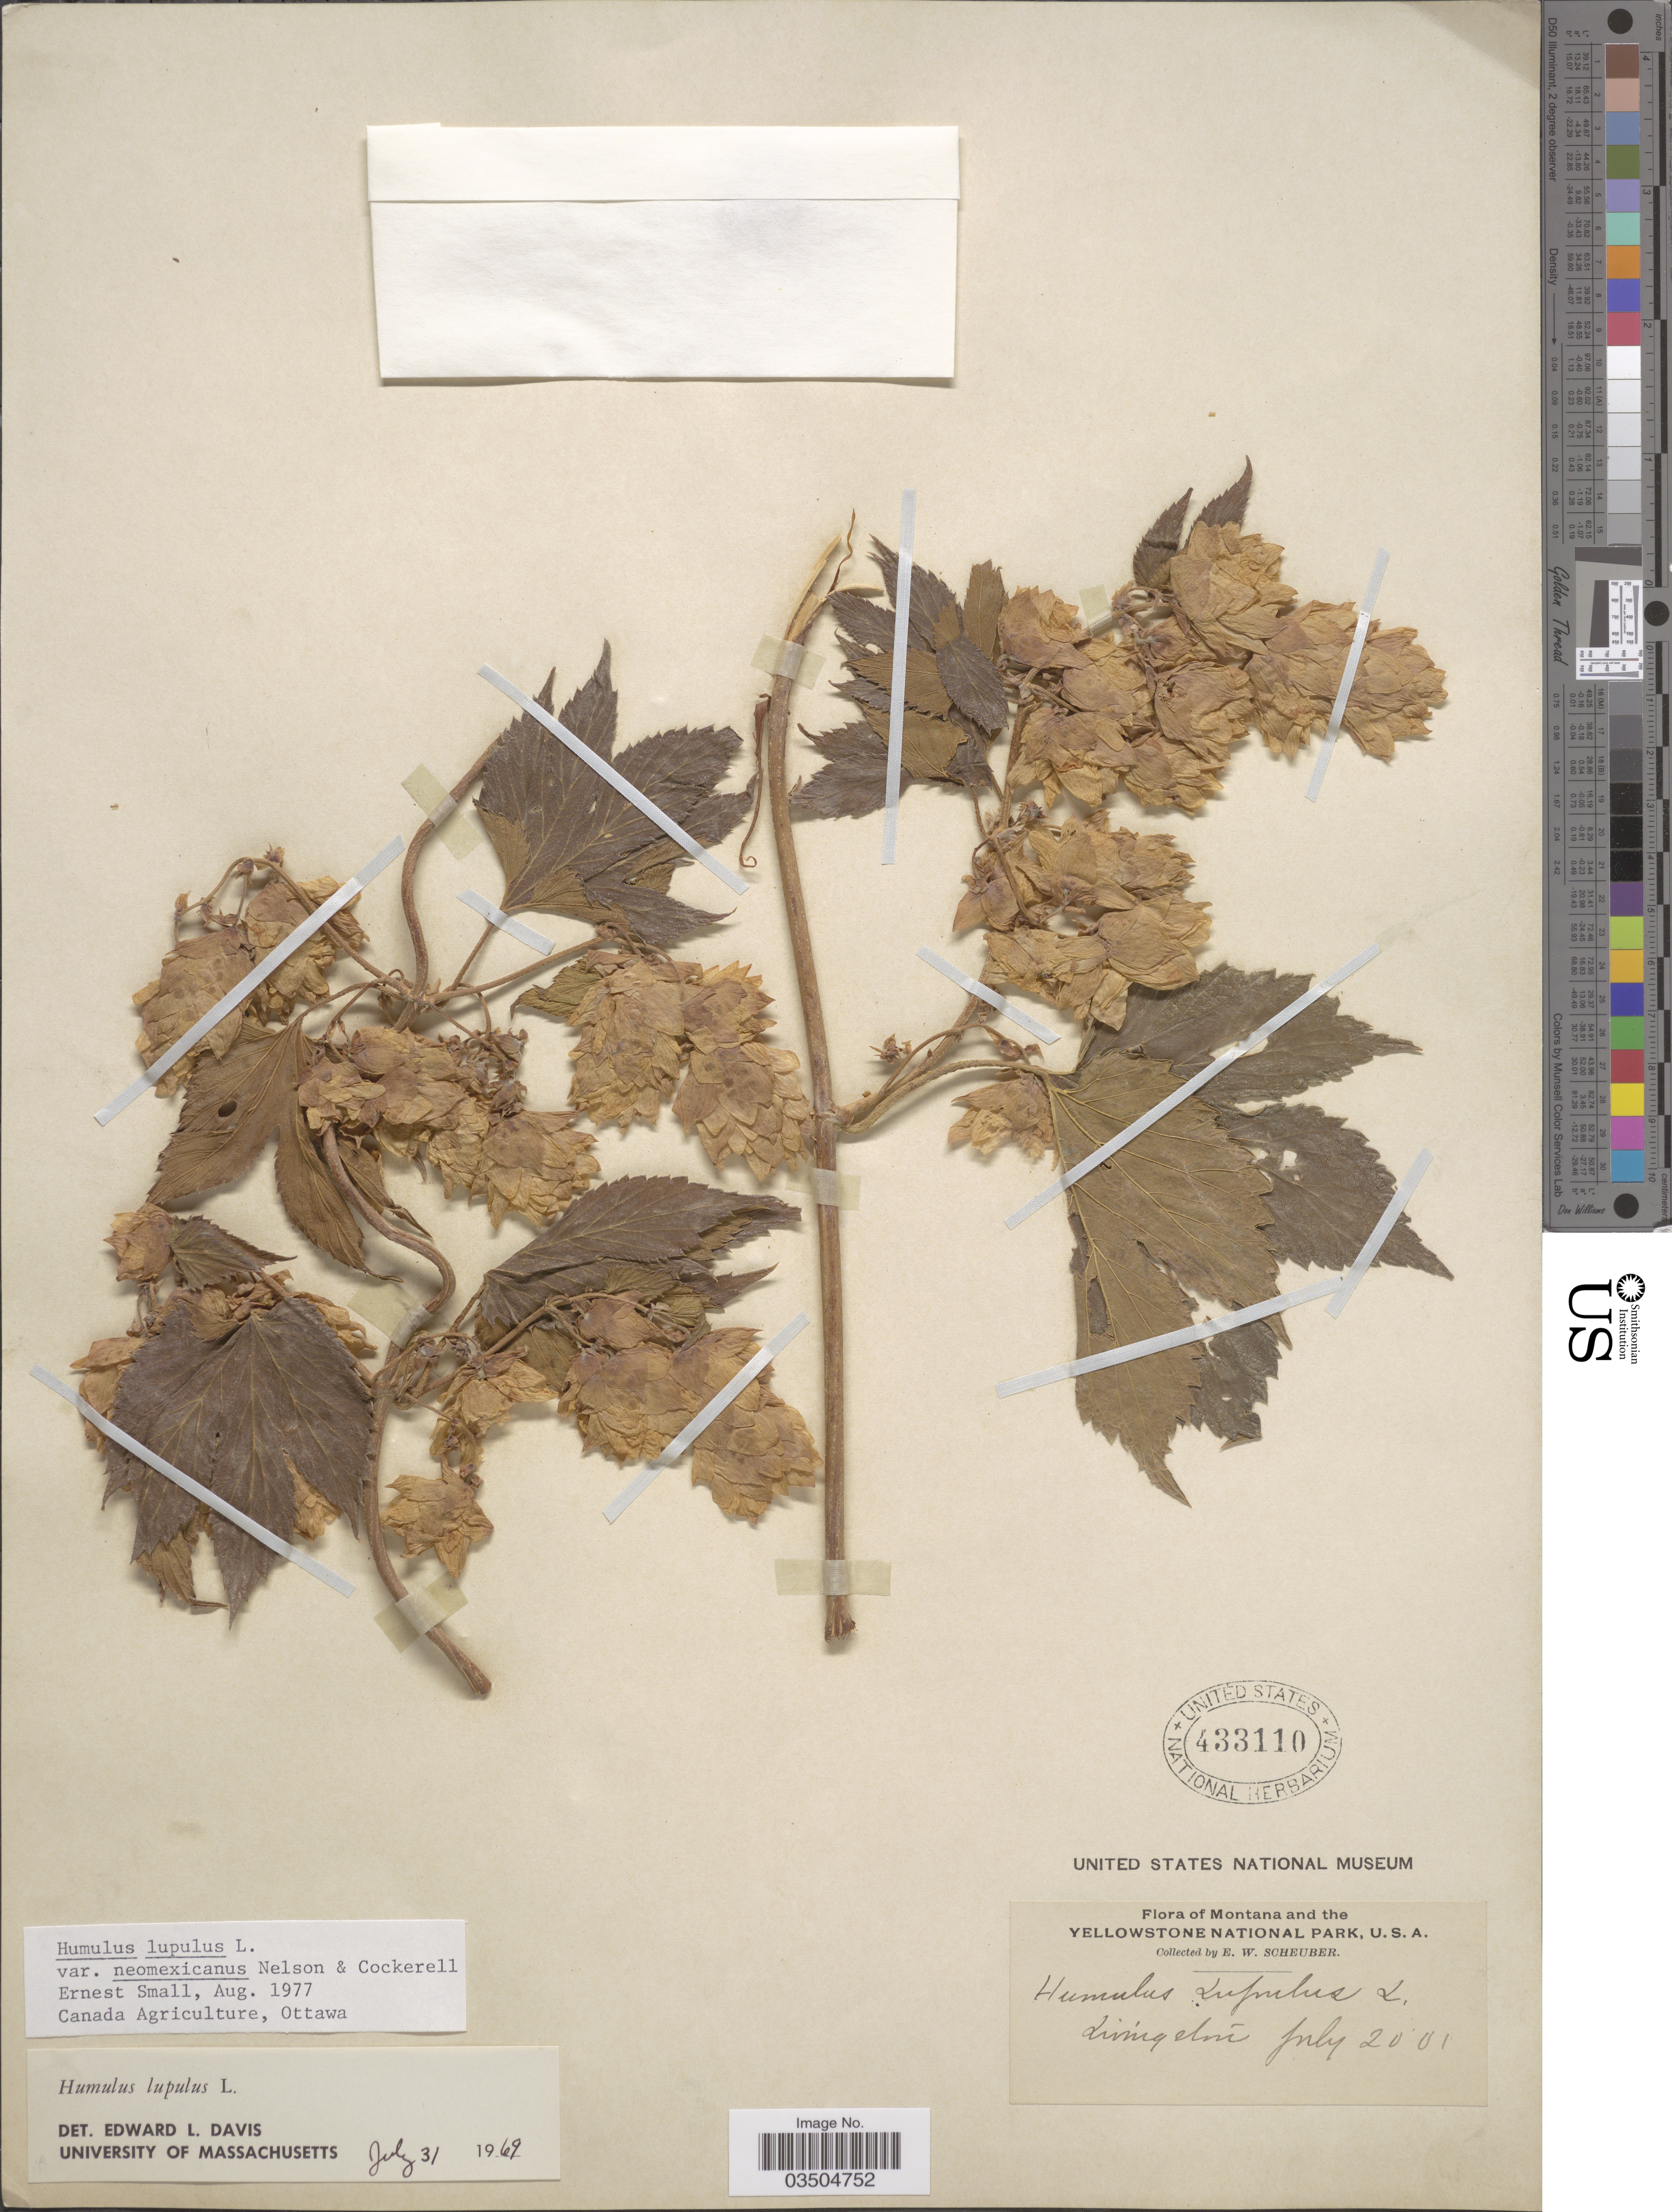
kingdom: Plantae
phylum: Tracheophyta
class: Magnoliopsida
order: Rosales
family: Cannabaceae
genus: Humulus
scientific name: Humulus neomexicanus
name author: (A. Nelson & Cockerell) Rydb.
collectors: E. Scheuber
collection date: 2001-07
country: United States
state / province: Montana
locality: Montana and the Yellowstone National Park. Livingston.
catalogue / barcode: US 433110